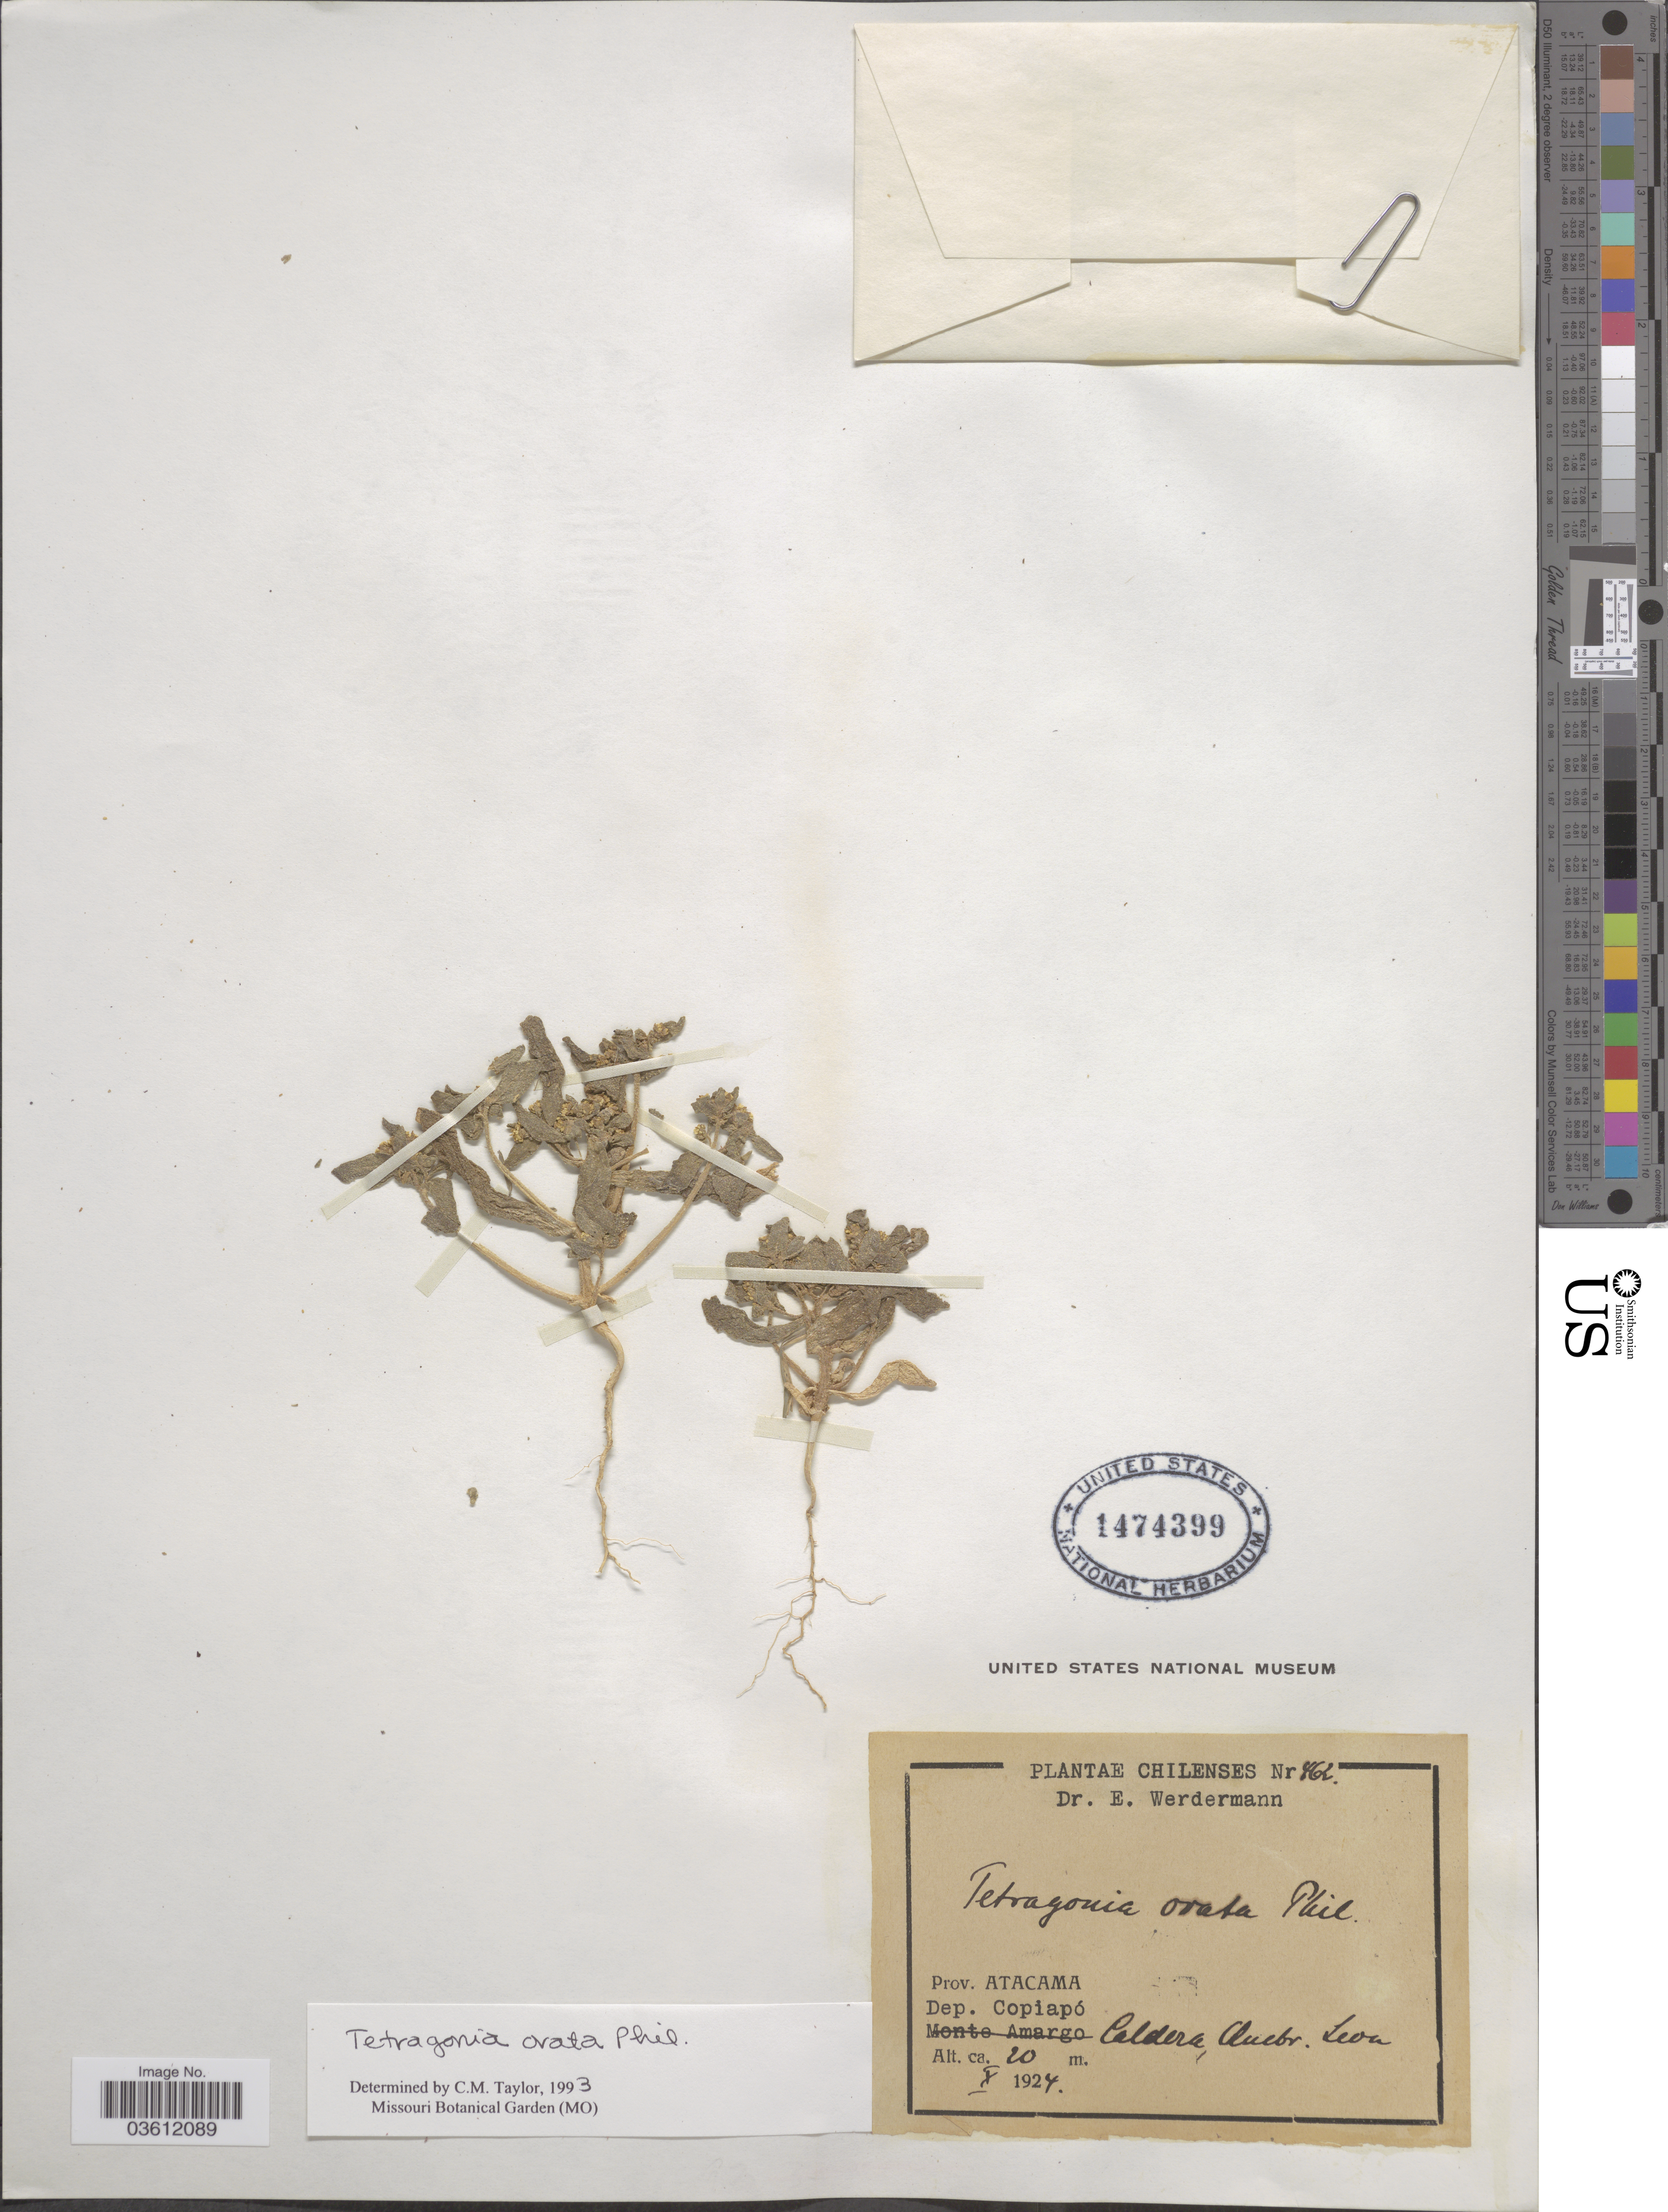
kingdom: Plantae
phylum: Tracheophyta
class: Magnoliopsida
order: Caryophyllales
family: Aizoaceae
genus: Tetragonia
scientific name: Tetragonia ovata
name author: Phil.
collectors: E. Werdermann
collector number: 462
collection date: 1924-10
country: Chile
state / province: Atacama (III)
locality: Prov. Atacama. Dep. Copiapó. Calderam Quebr. Leon.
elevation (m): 20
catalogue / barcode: US 1474399